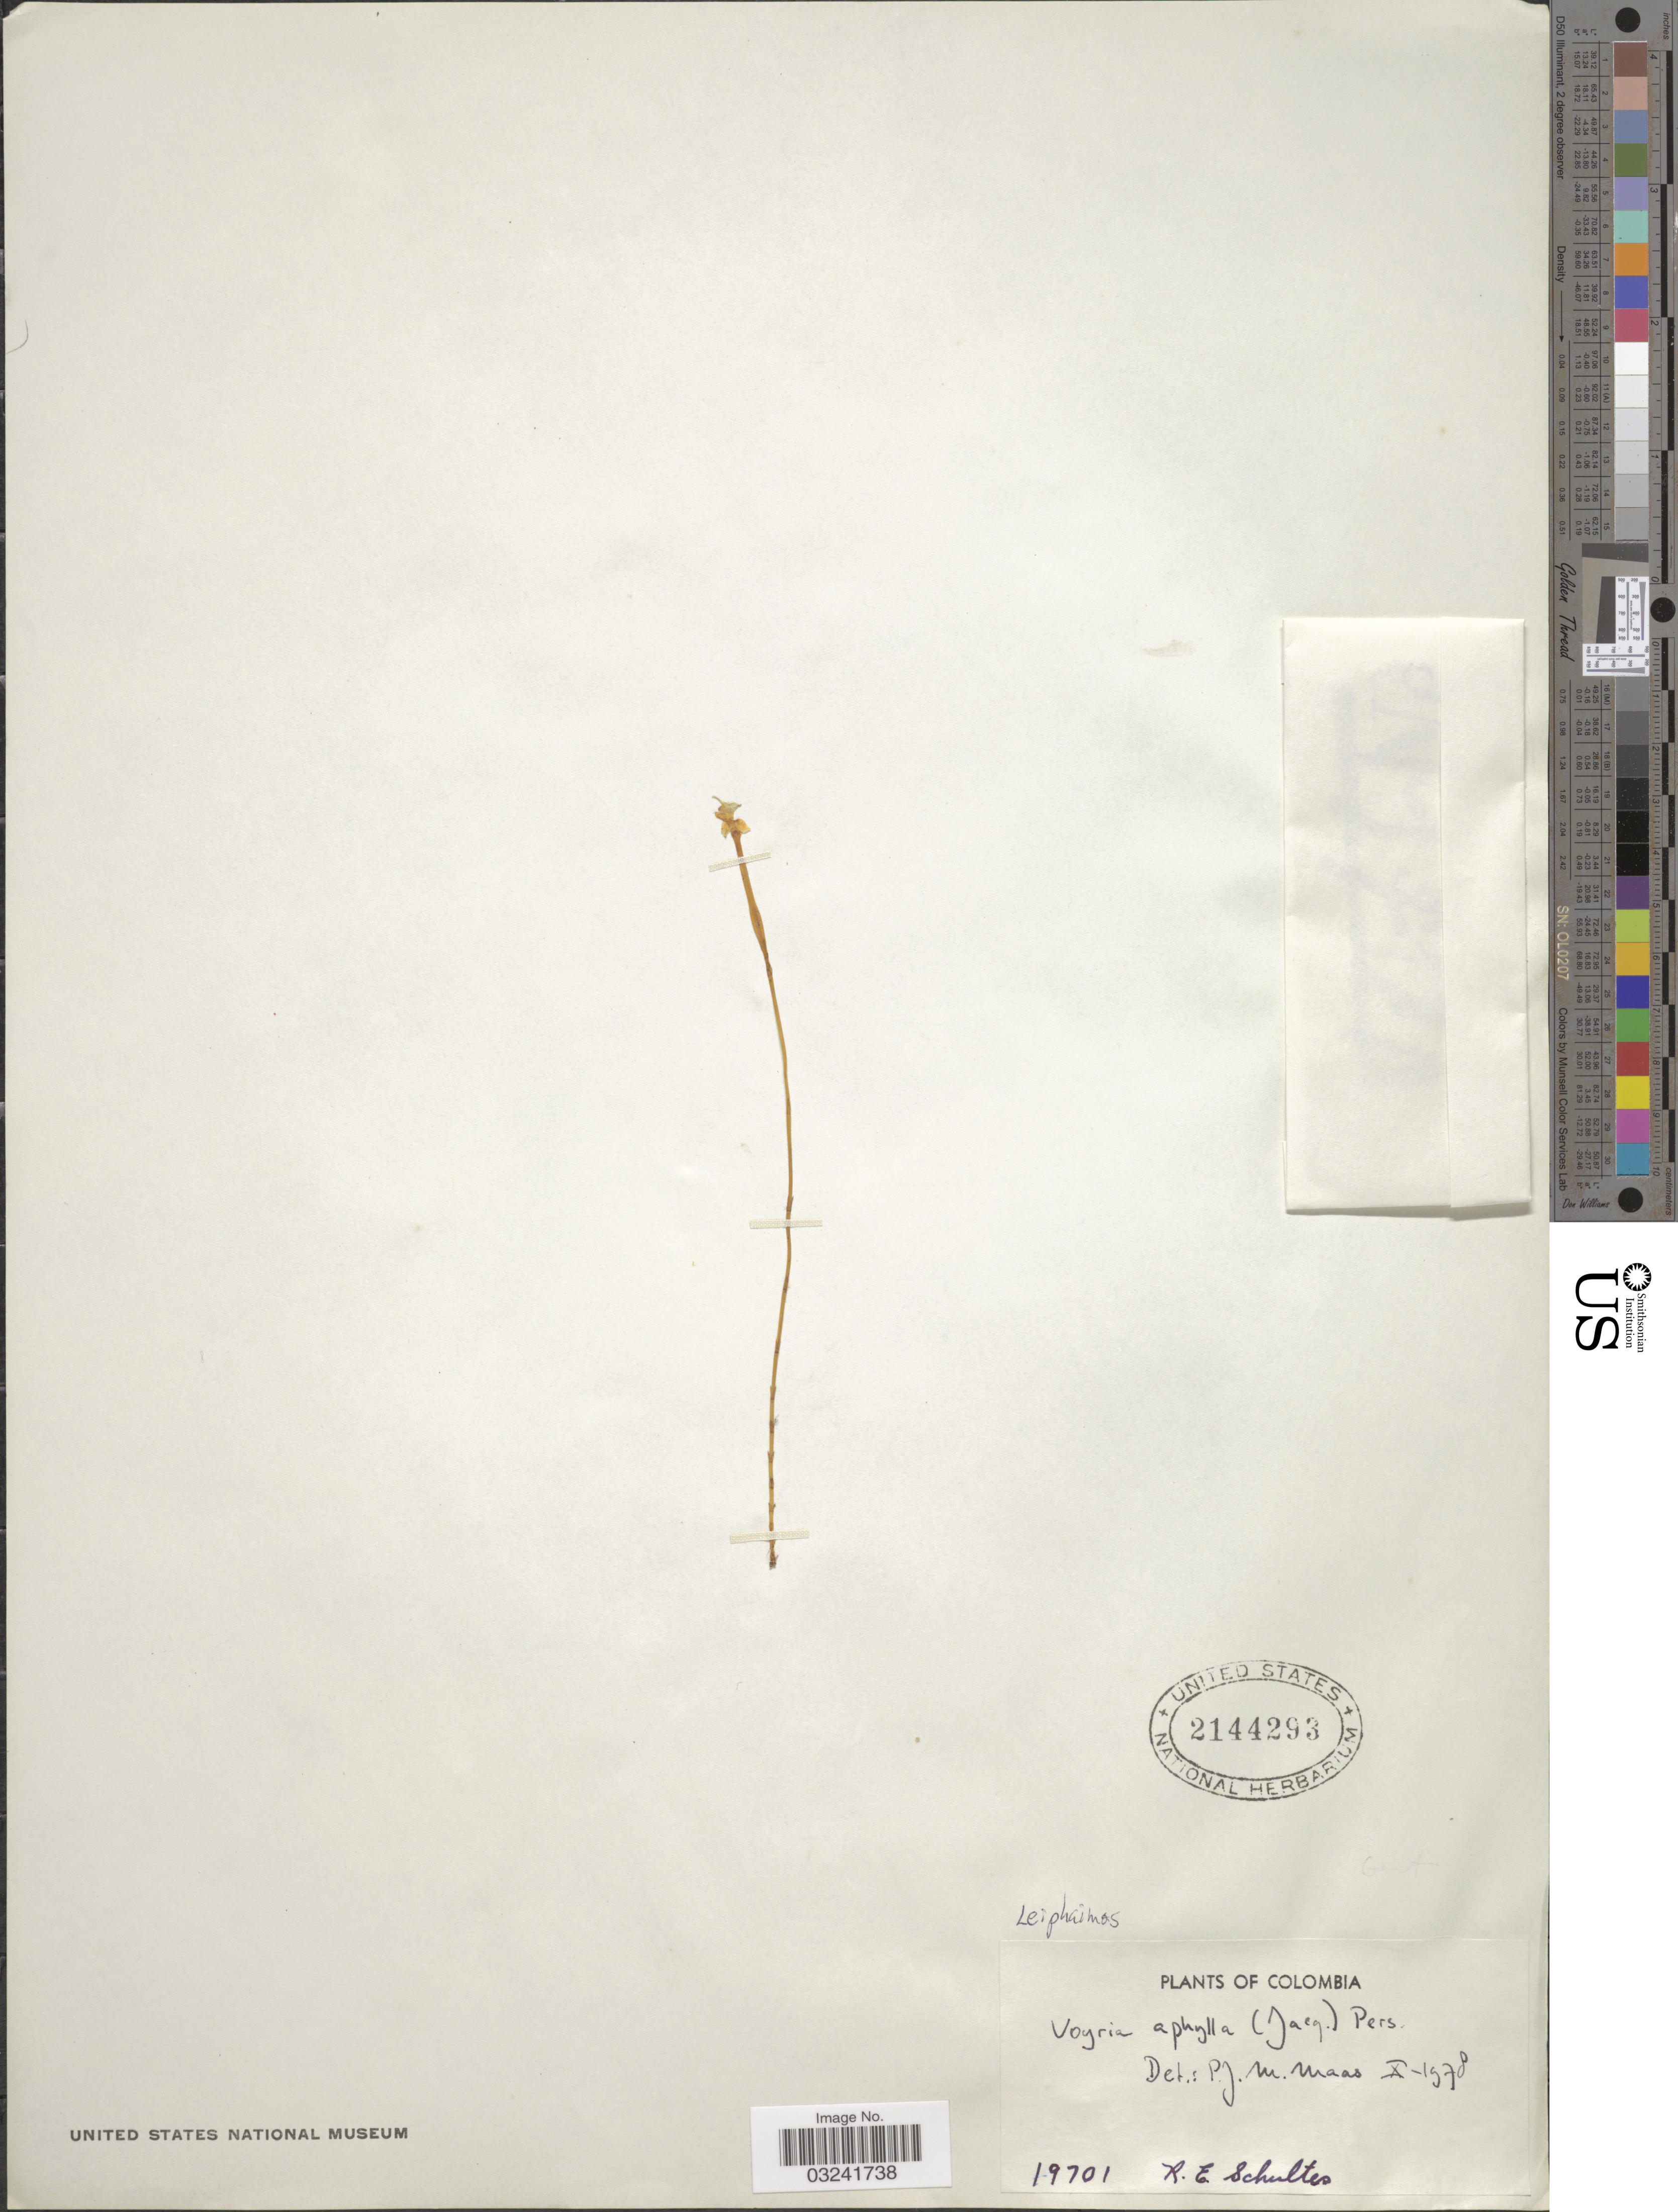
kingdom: Plantae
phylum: Tracheophyta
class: Magnoliopsida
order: Gentianales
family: Gentianaceae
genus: Voyria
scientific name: Voyria aphylla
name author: (Jacq.) Pers.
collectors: R. E. Schultes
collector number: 19701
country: Colombia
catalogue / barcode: US 2144293